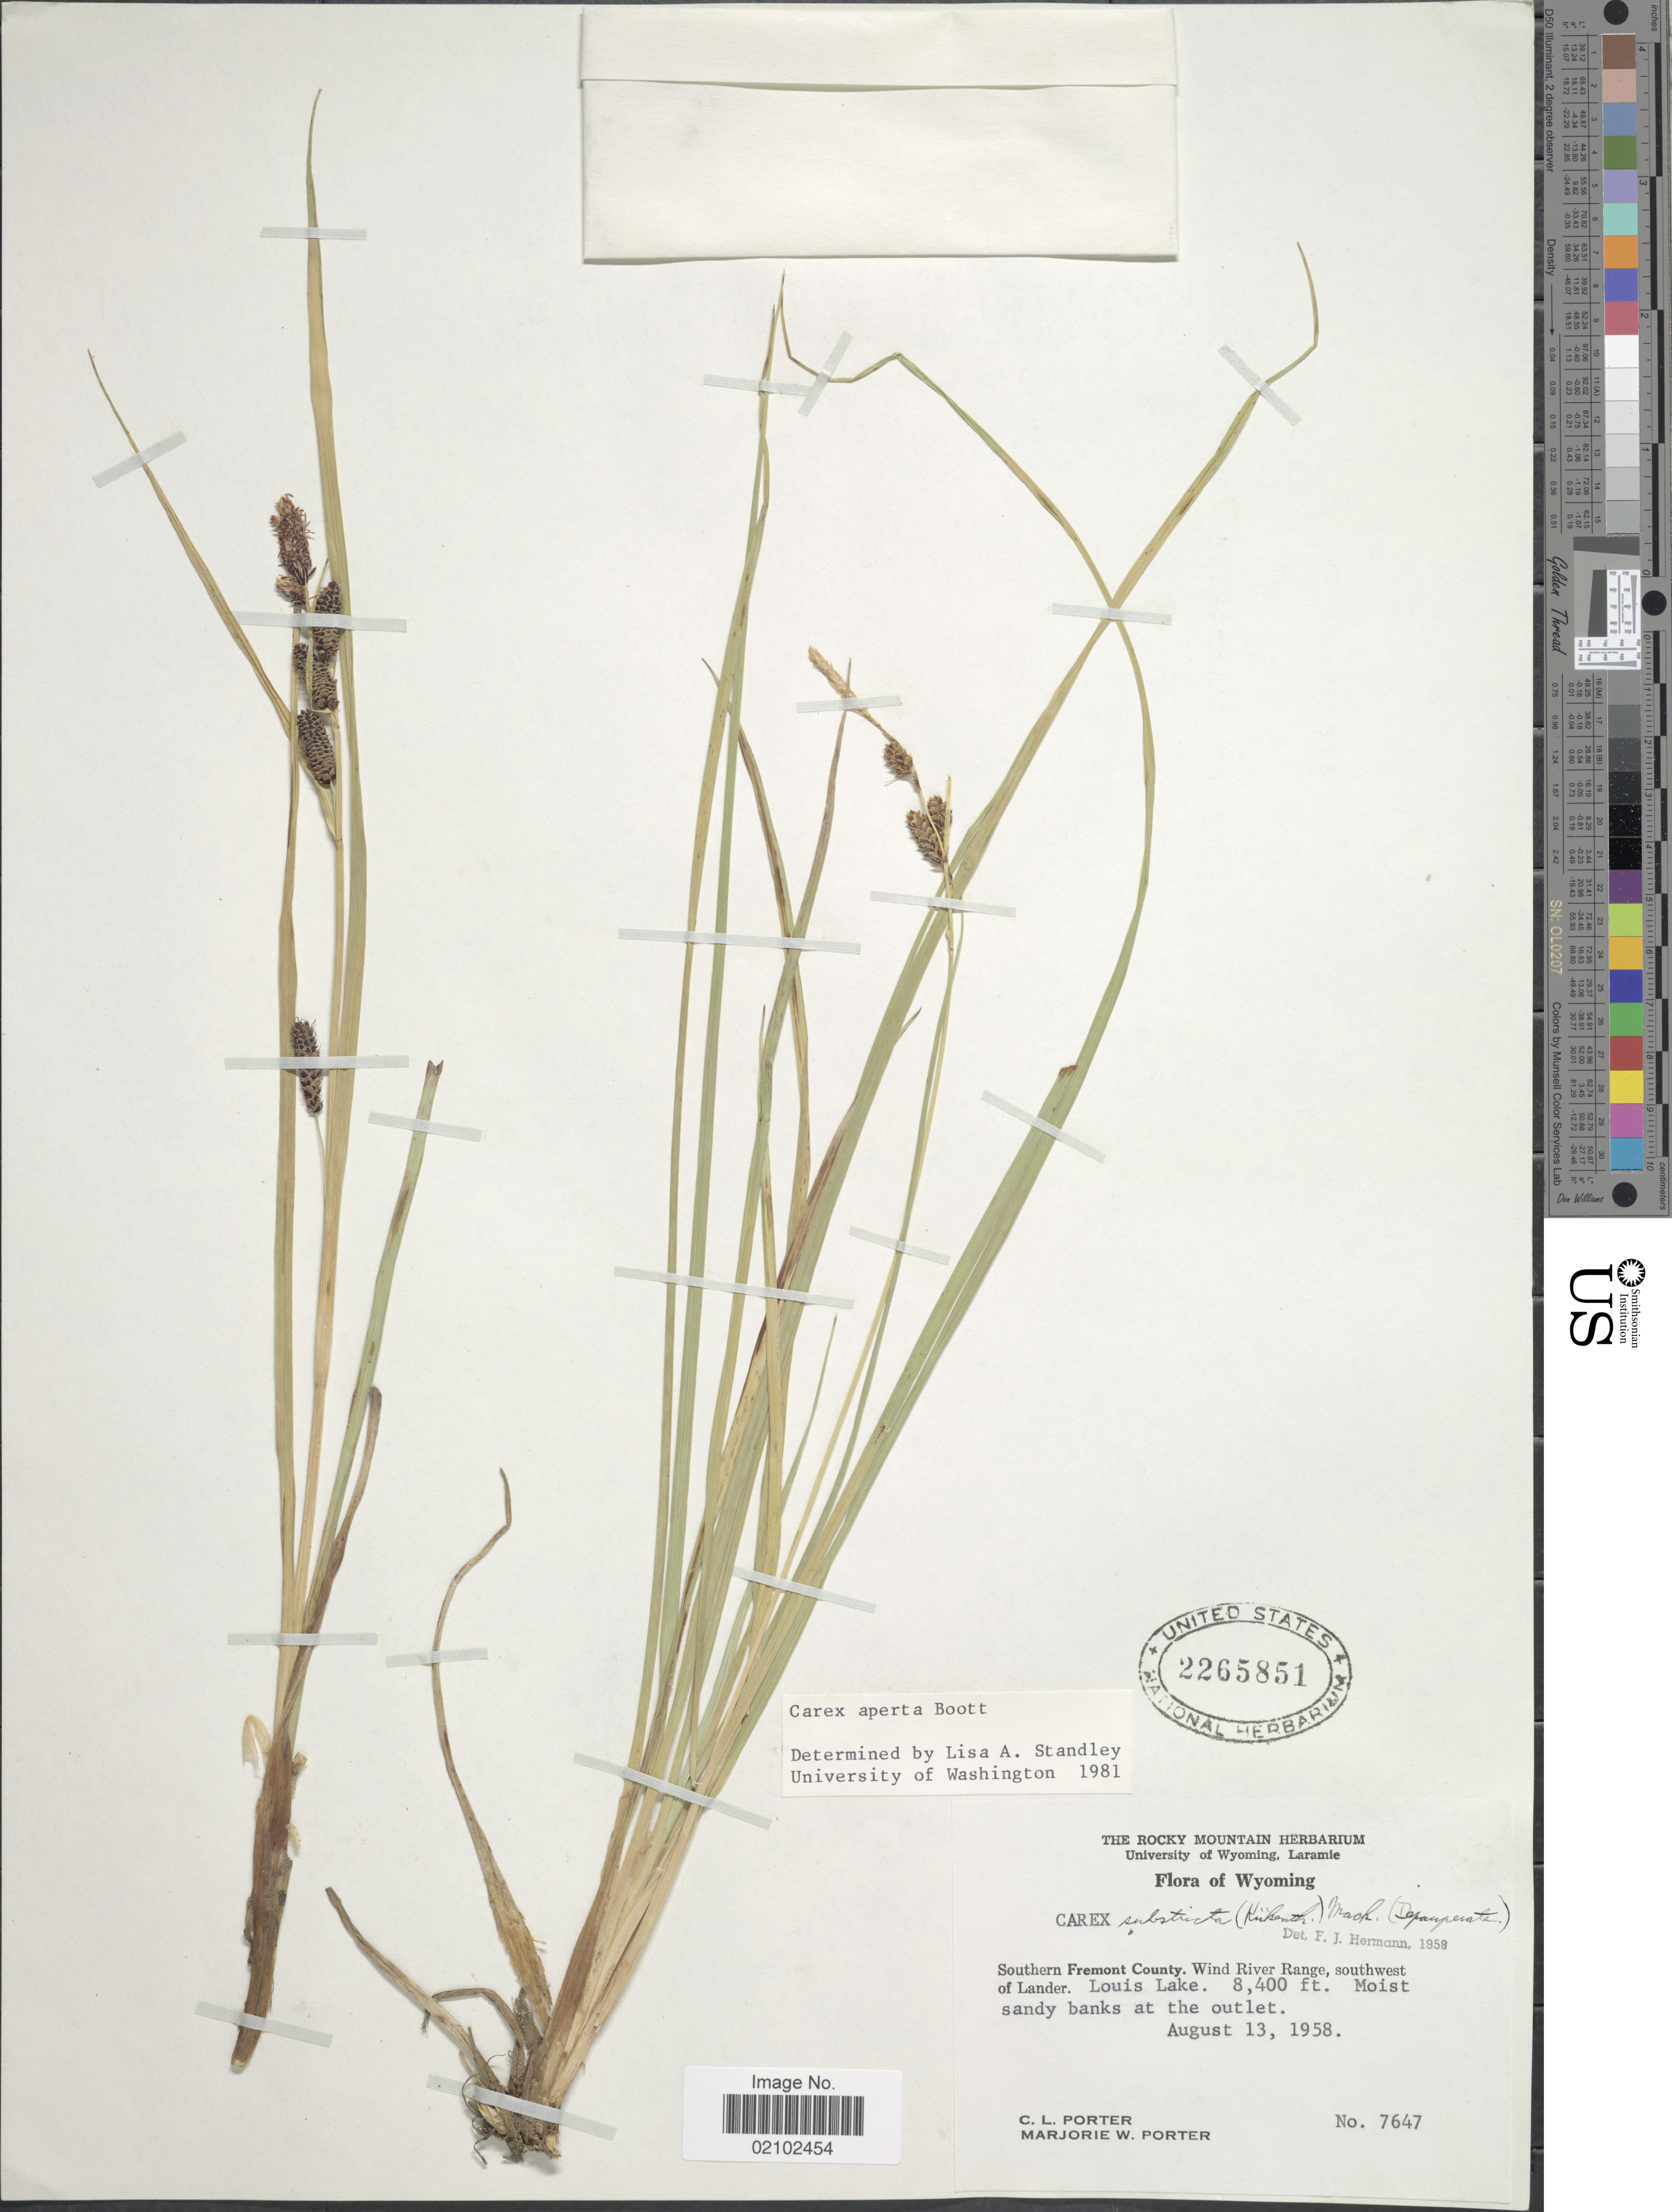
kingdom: Plantae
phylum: Tracheophyta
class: Liliopsida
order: Poales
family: Cyperaceae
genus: Carex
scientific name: Carex aperta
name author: Boott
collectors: C. L. Porter & M. Porter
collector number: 7647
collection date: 1958-08-13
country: United States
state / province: Wyoming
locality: Southern Fremont County. Wind River Range, southwest of Lander. Louis Lake. Moist sandy bank at the outlet.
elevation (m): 2560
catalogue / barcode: US 2265851